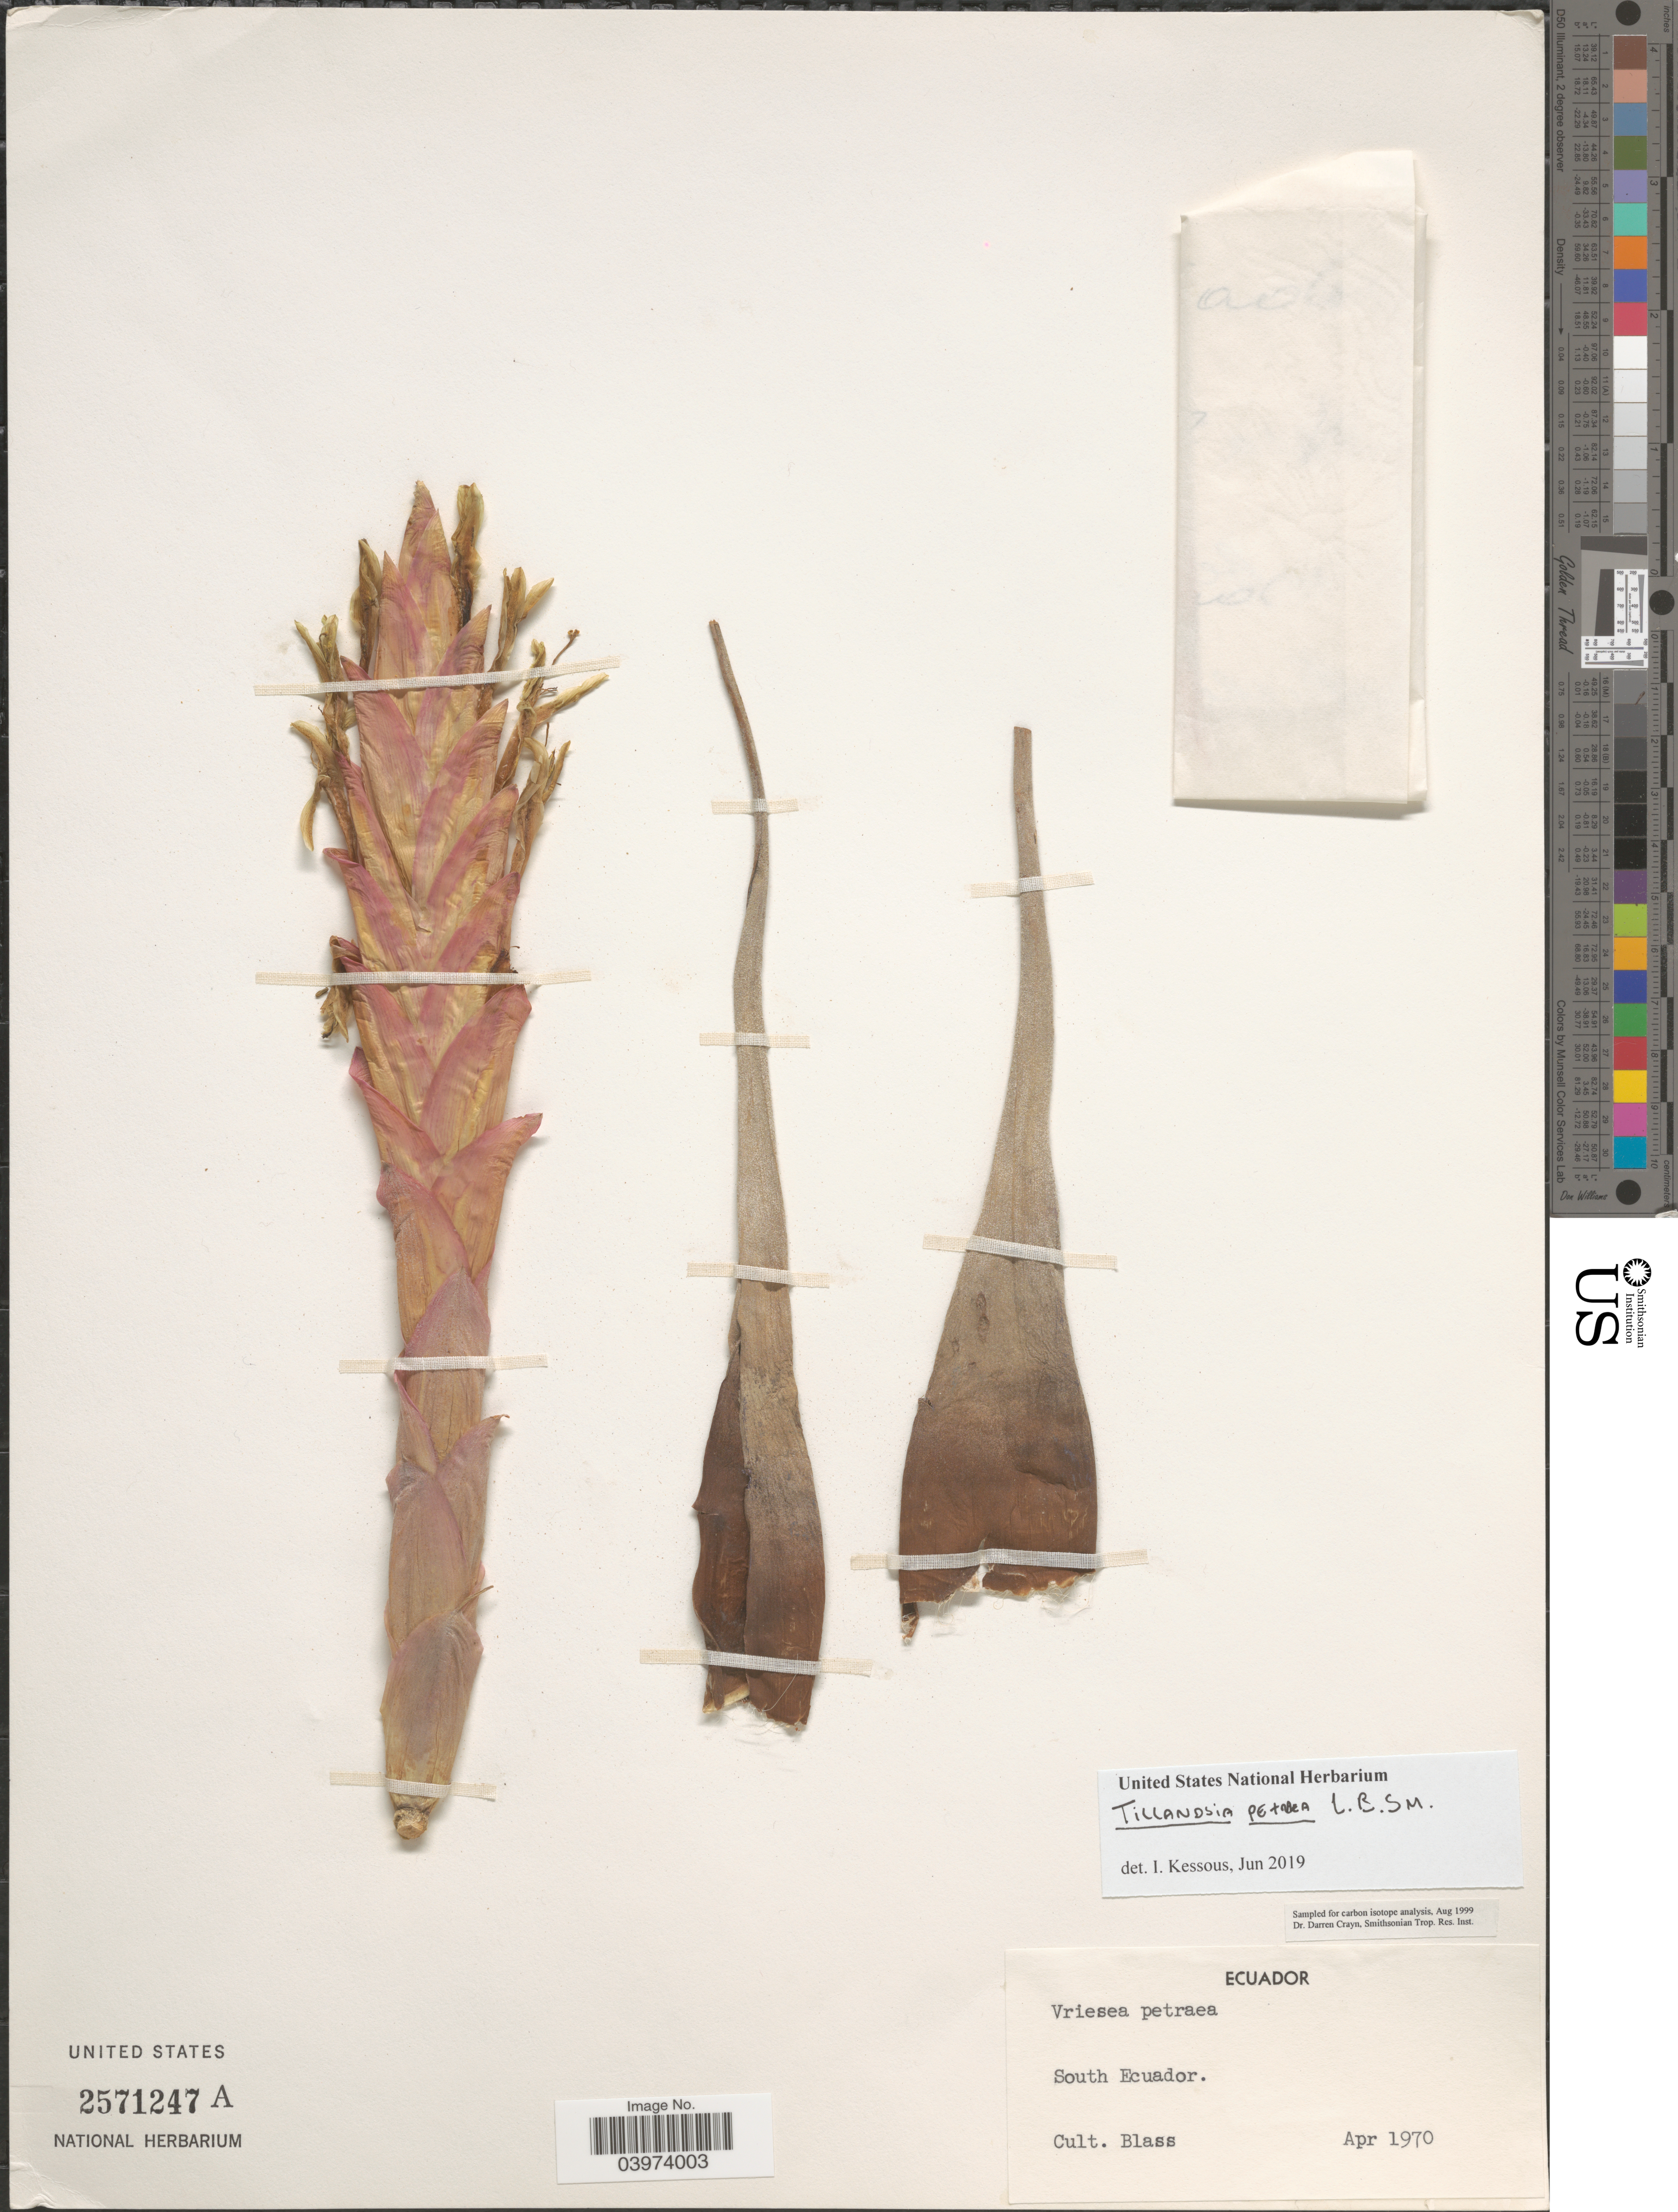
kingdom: Plantae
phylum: Tracheophyta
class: Liliopsida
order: Poales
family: Bromeliaceae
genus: Tillandsia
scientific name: Tillandsia petraea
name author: L.B. Sm.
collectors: Blass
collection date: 1970-04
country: Ecuador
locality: South Ecuador.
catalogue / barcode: US 2571247A